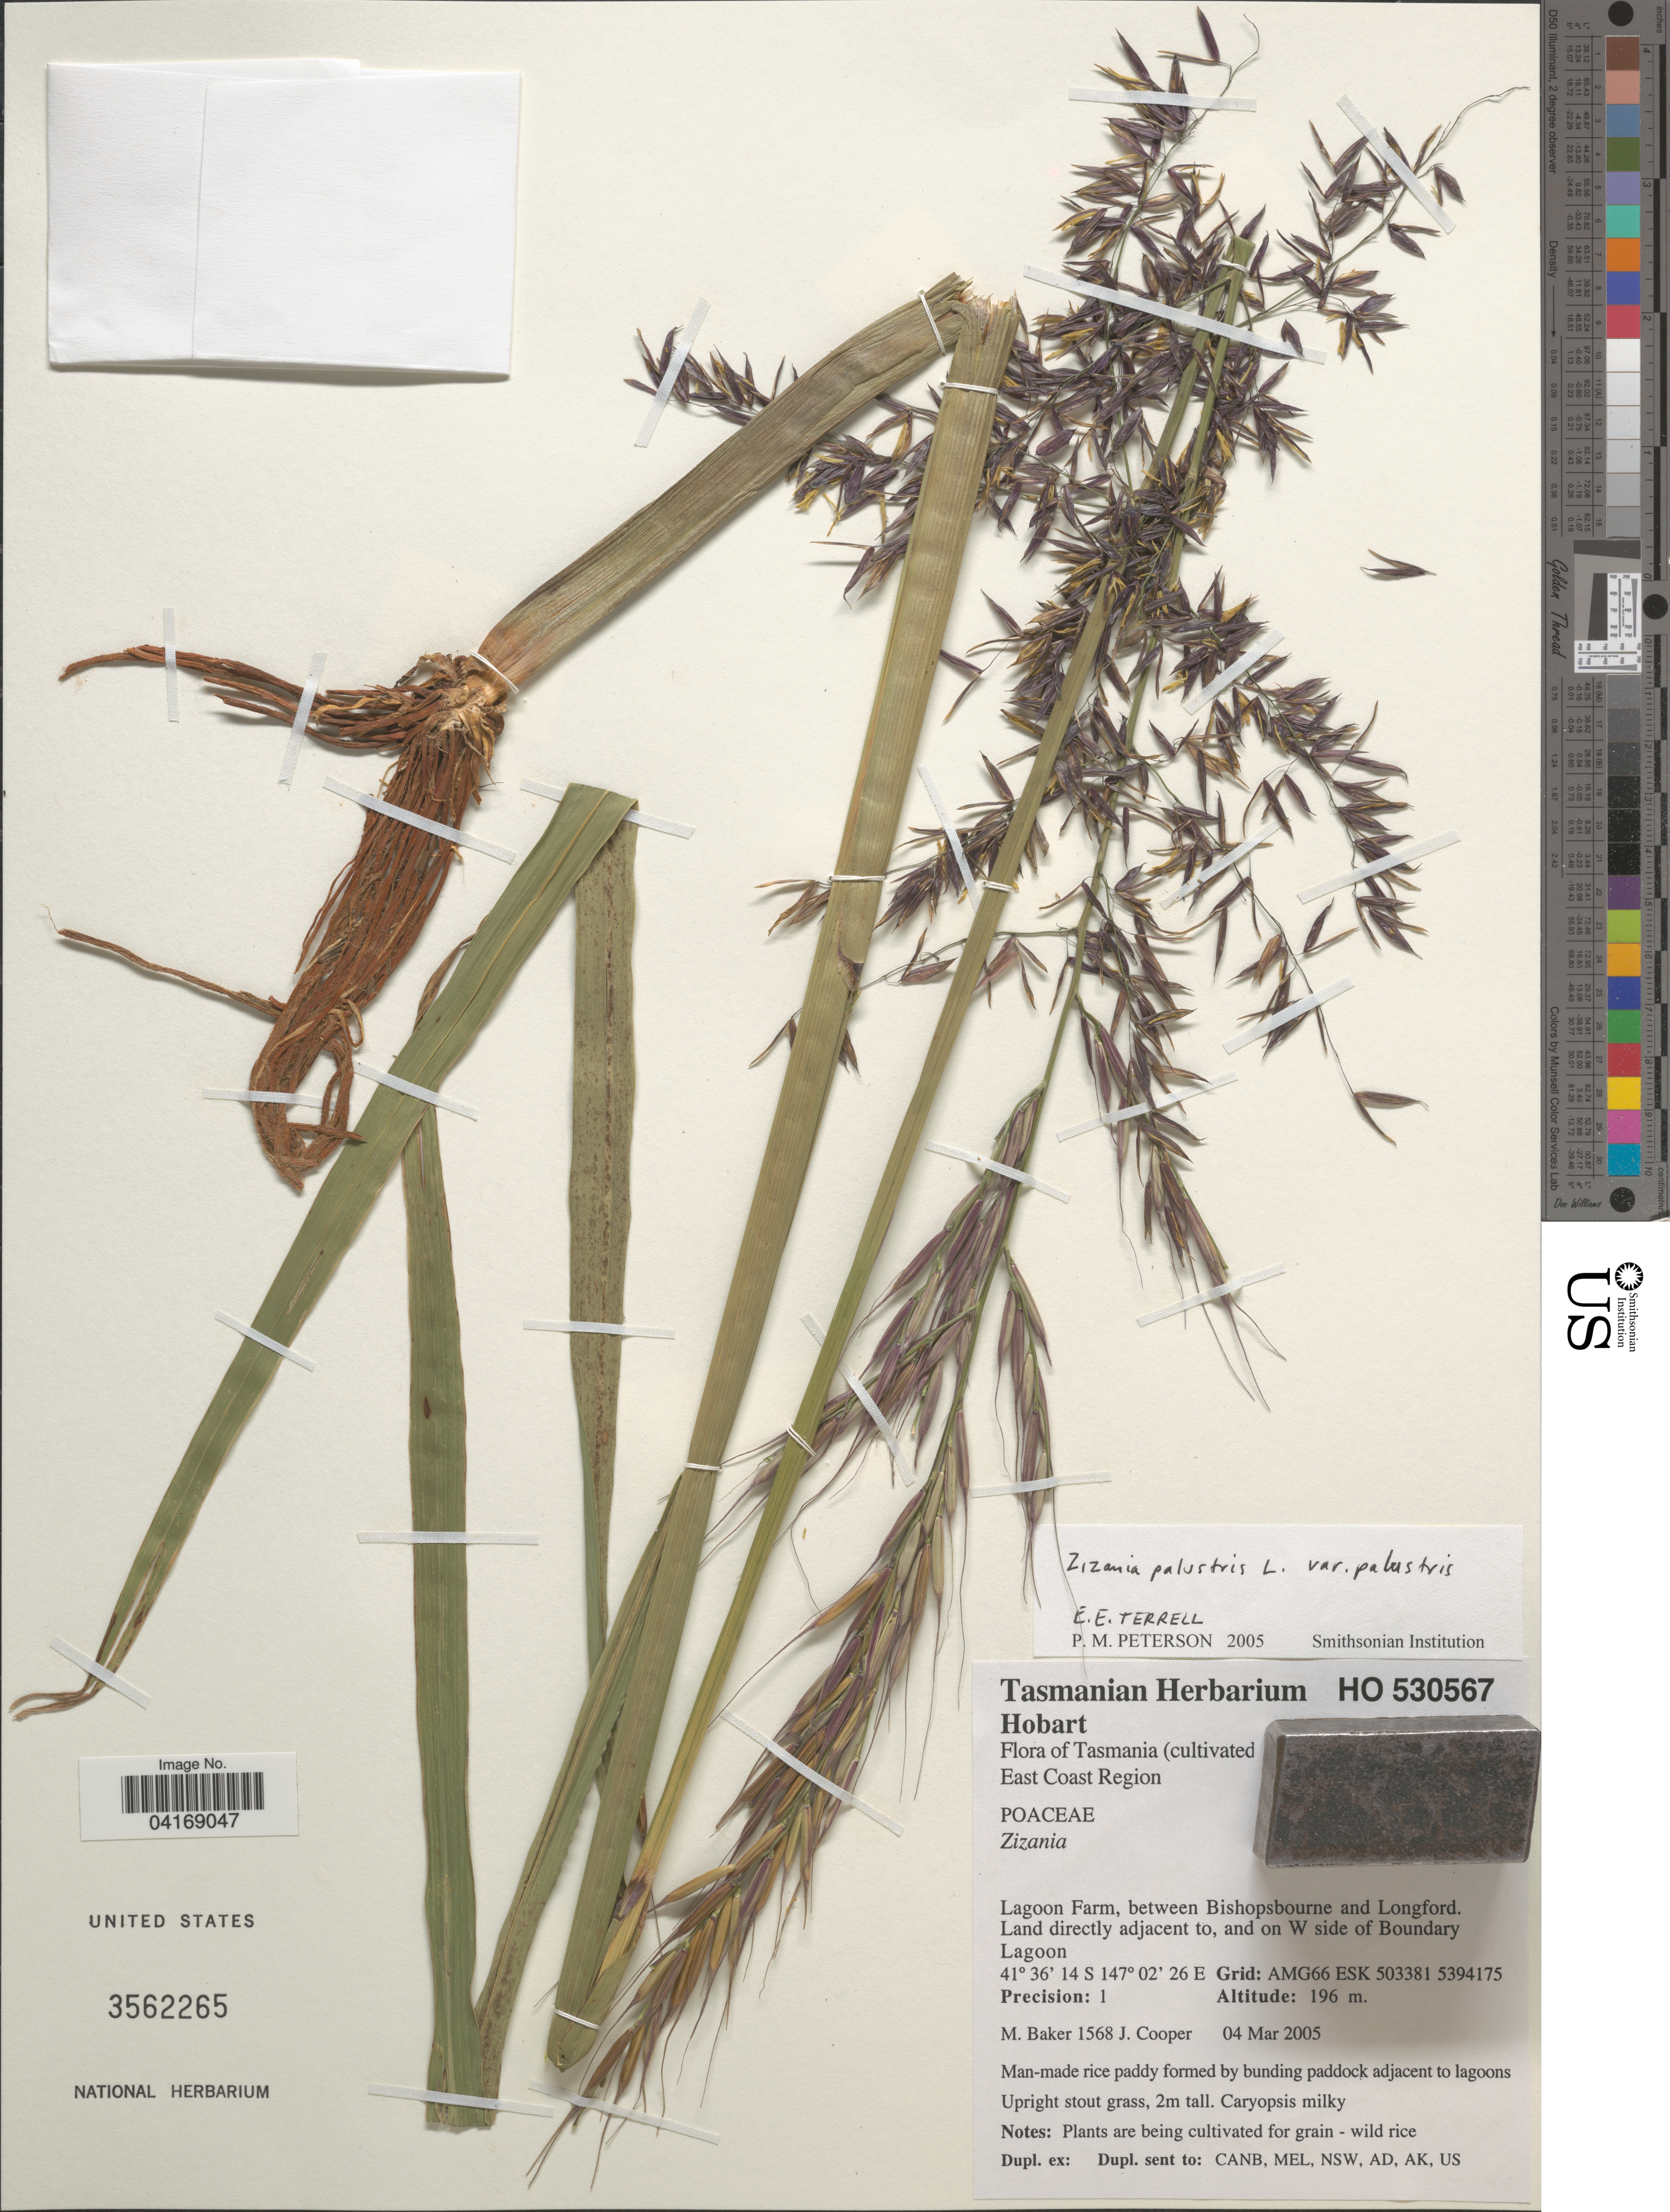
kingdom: Plantae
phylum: Tracheophyta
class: Liliopsida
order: Poales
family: Poaceae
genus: Zizania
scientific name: Zizania palustris var. palustris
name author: L.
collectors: M. Baker & J. Cooper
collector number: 1568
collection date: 2005-03-04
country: Australia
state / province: Tasmania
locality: East Coast Region. Lagoon Farm, between Bishopsbourne and Longford. Land directly adjacent to, and on W side of Boundary Lagoon. Grid: AMG66 ESK 503381 5394175. Precision: 1.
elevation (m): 196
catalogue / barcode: US 3562265